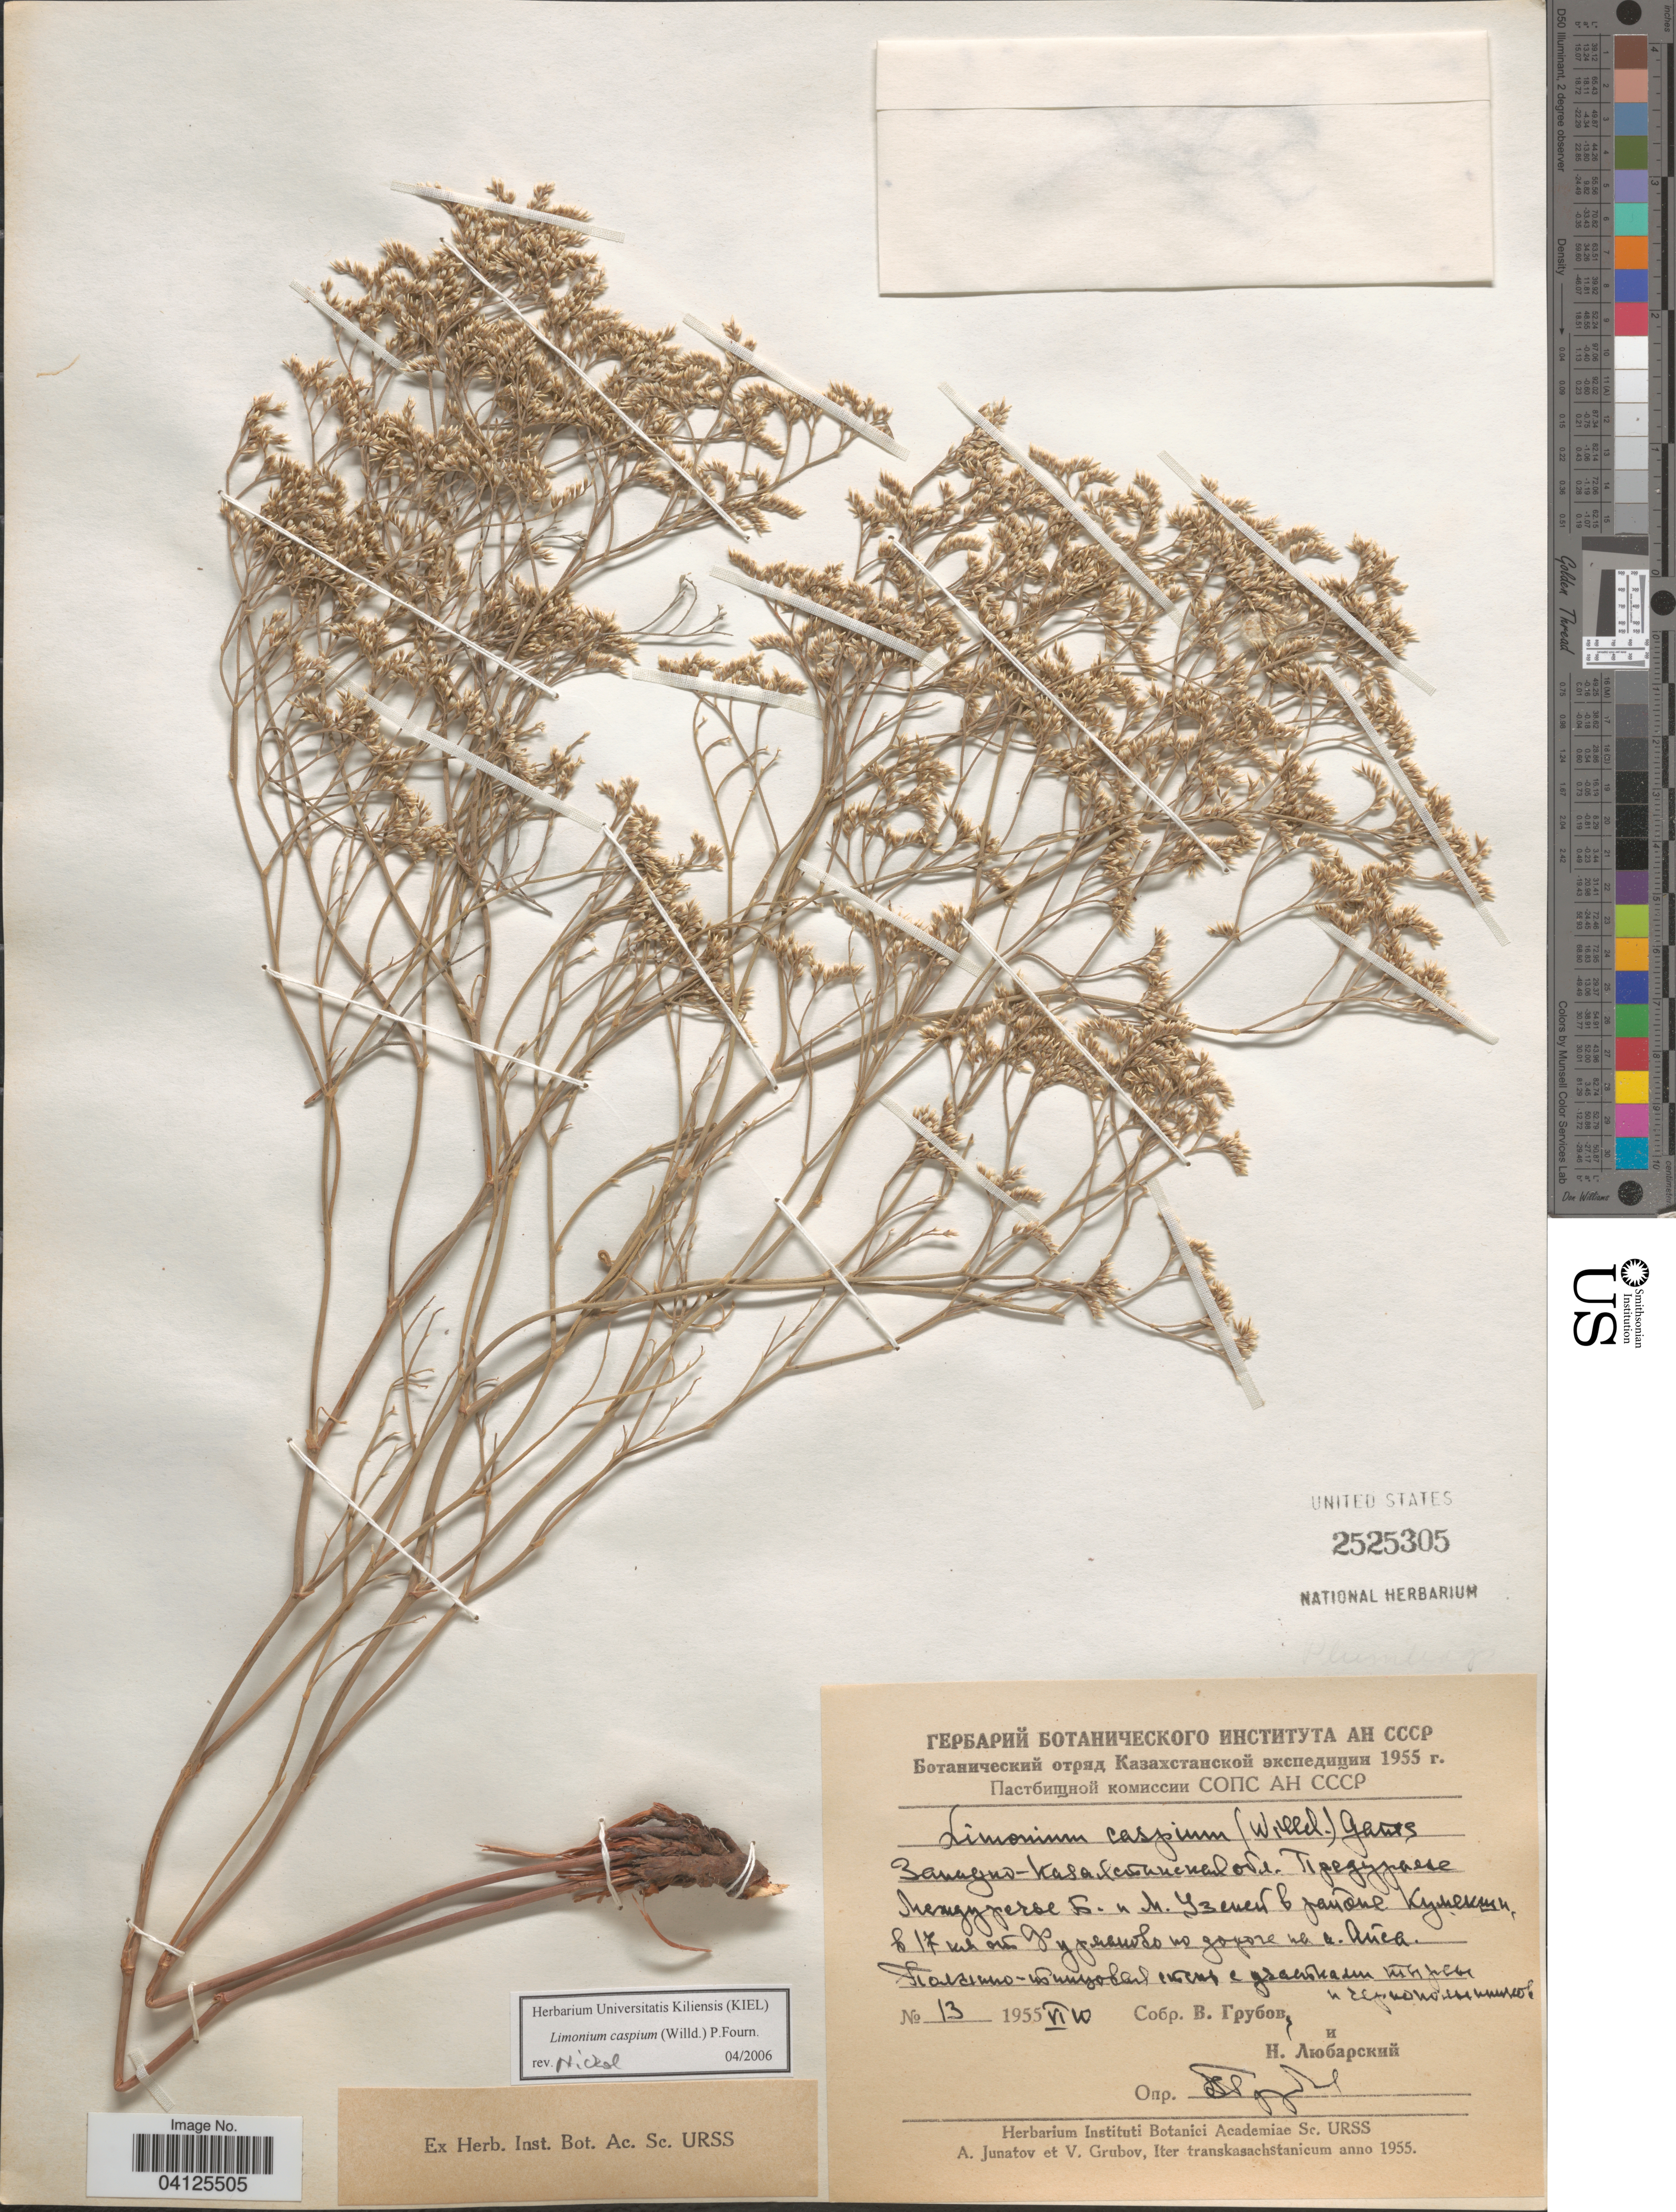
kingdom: Plantae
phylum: Tracheophyta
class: Magnoliopsida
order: Caryophyllales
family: Plumbaginaceae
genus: Limonium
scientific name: Limonium caspium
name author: (Willd.) P. Fourn.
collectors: V. Grubov & N. Lubarskiy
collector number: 13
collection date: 1955-06-10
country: Kazakhstan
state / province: West Kazakhstan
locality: Between rivers of Bolshoy Uzen and Malyy Uzen near Kumekshy, 17 km from Furmanovo on the road to Aysa.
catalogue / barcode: US 2525305